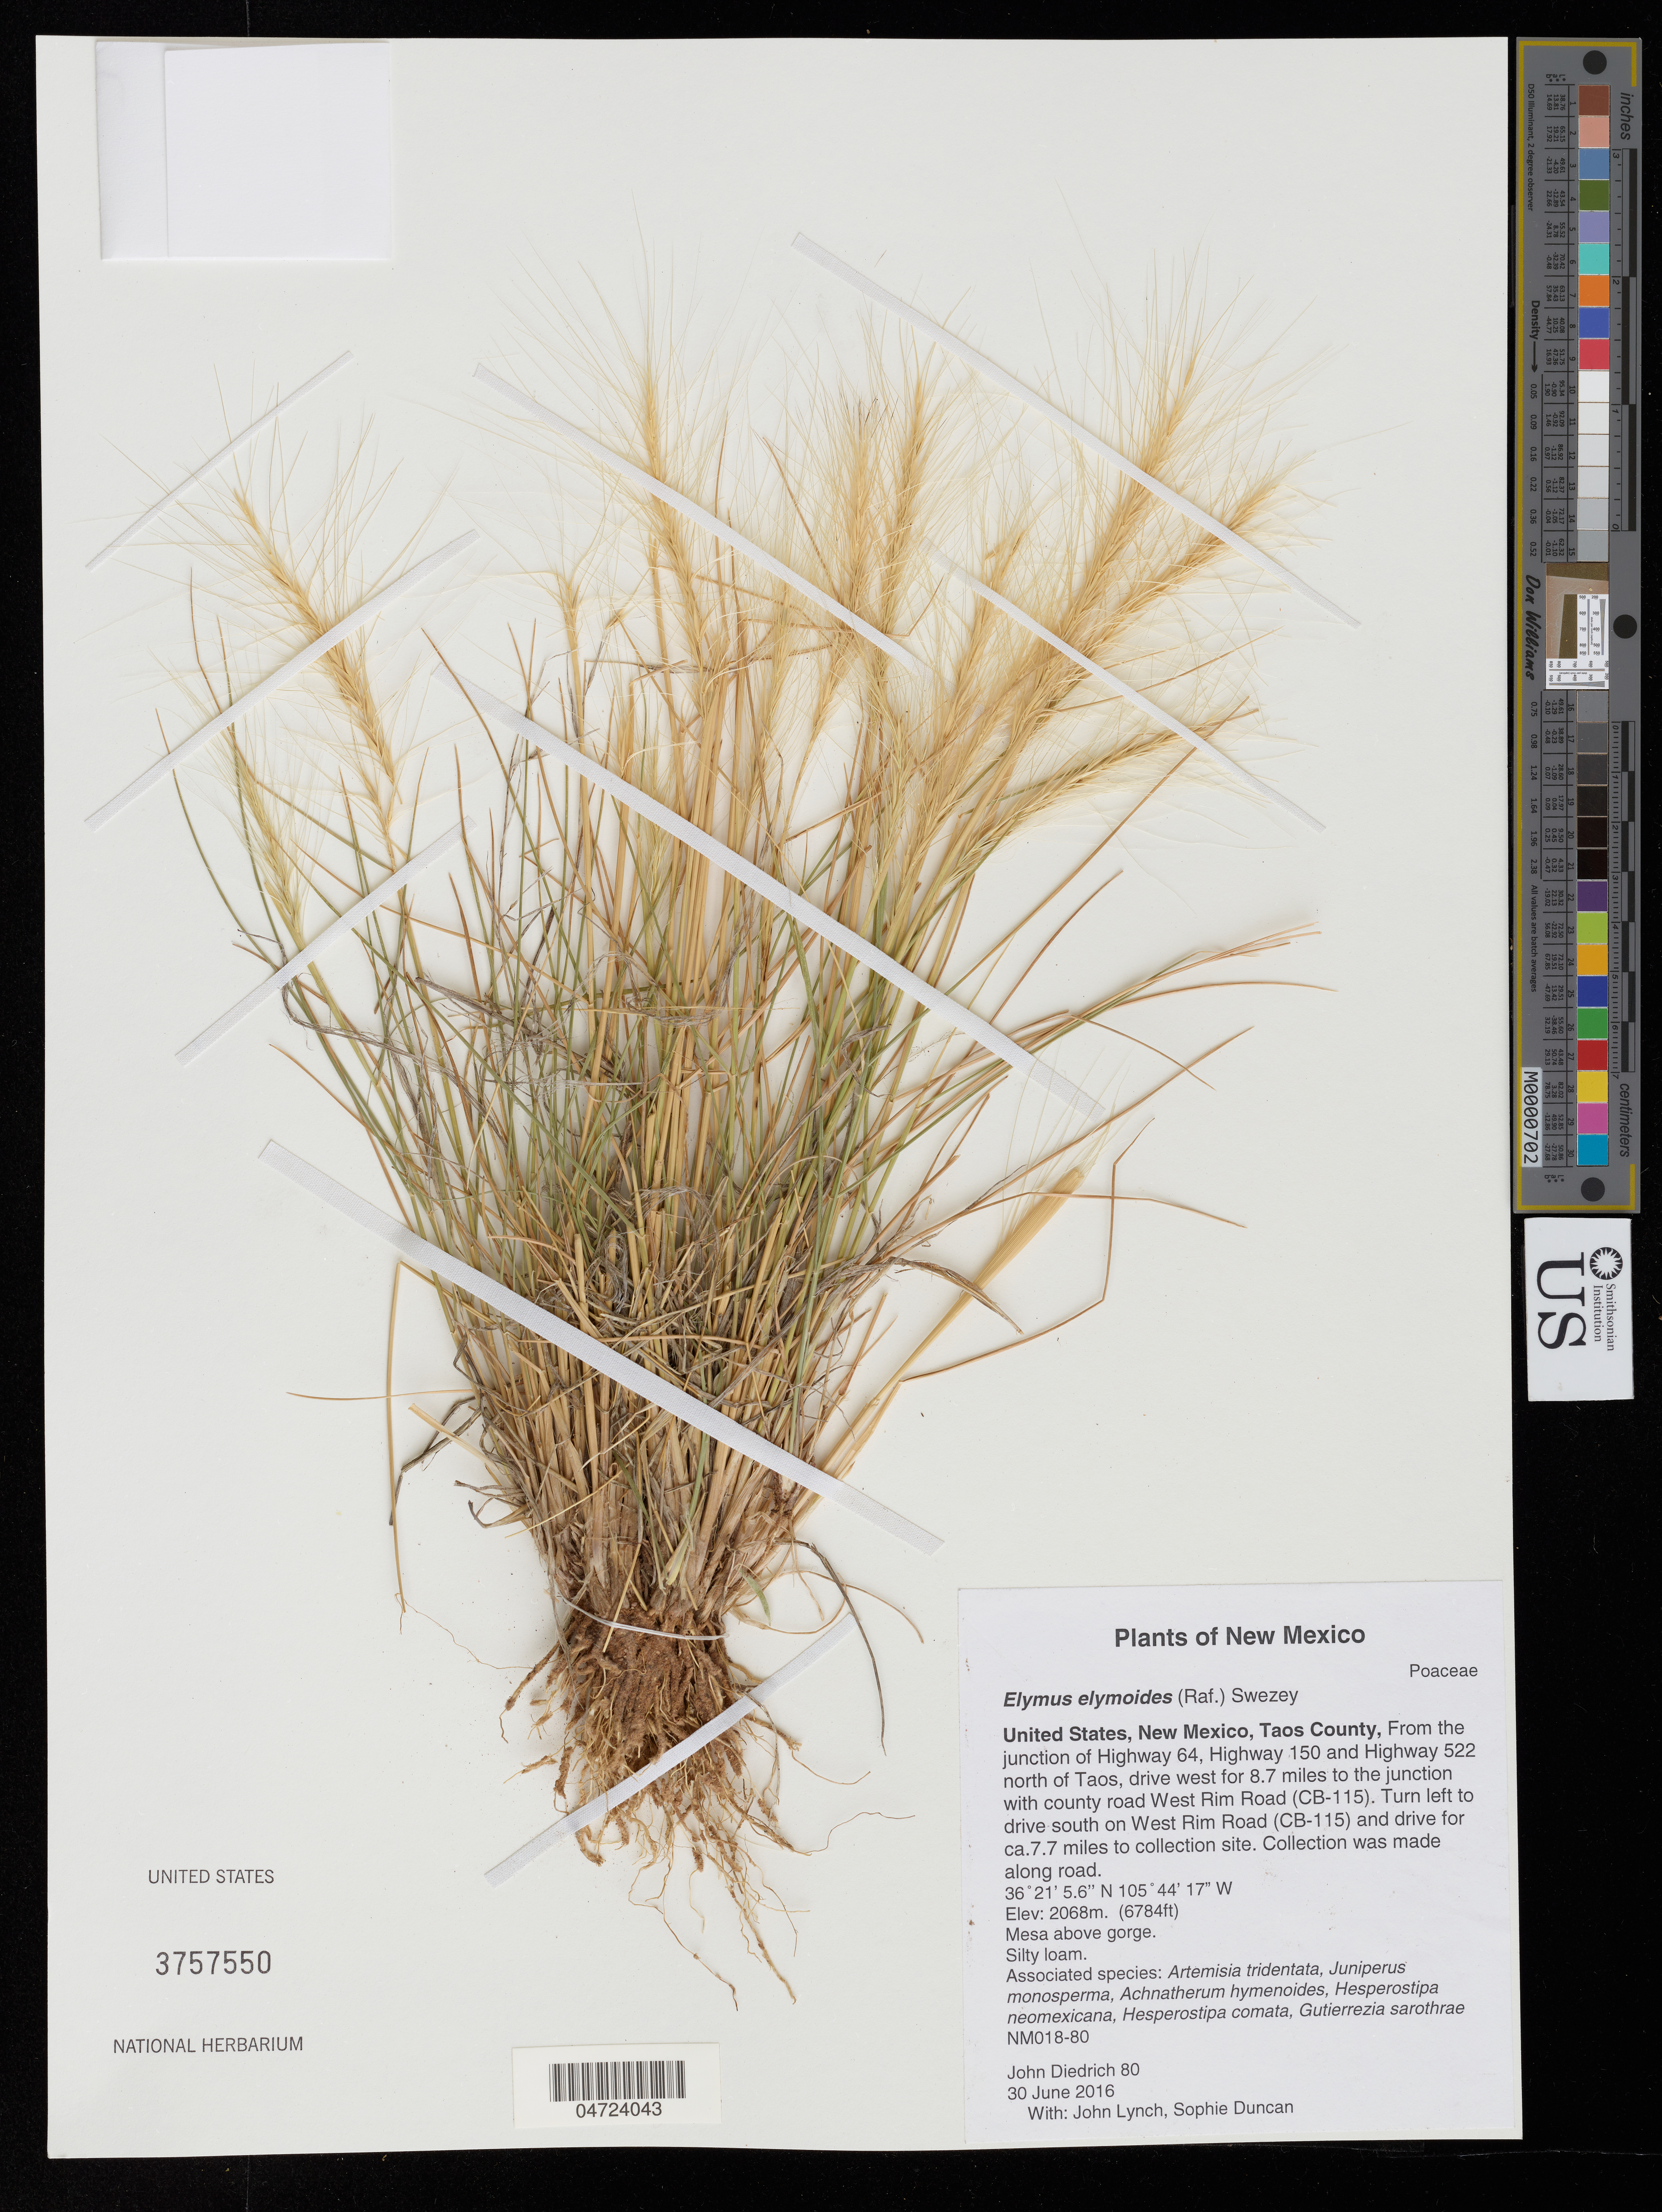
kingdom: Plantae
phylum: Tracheophyta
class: Liliopsida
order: Poales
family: Poaceae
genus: Elymus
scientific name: Elymus elymoides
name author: (Raf.) Swezey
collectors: J. Diedrich, J. Lynch & S. Duncan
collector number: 80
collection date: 2016-06-30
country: United States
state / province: New Mexico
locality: Taos County, From the junction of Highway 64, Highway 150 and Highway 522 north of Taos, drive west for 8.7 miles to the junction with county road West Rim Road (CB-115). Turn left to drive south on West Rim Road (CB-115) and drive for ca. 7.7 miles to collection site. Collection was made along road.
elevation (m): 2068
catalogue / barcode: US 3757550